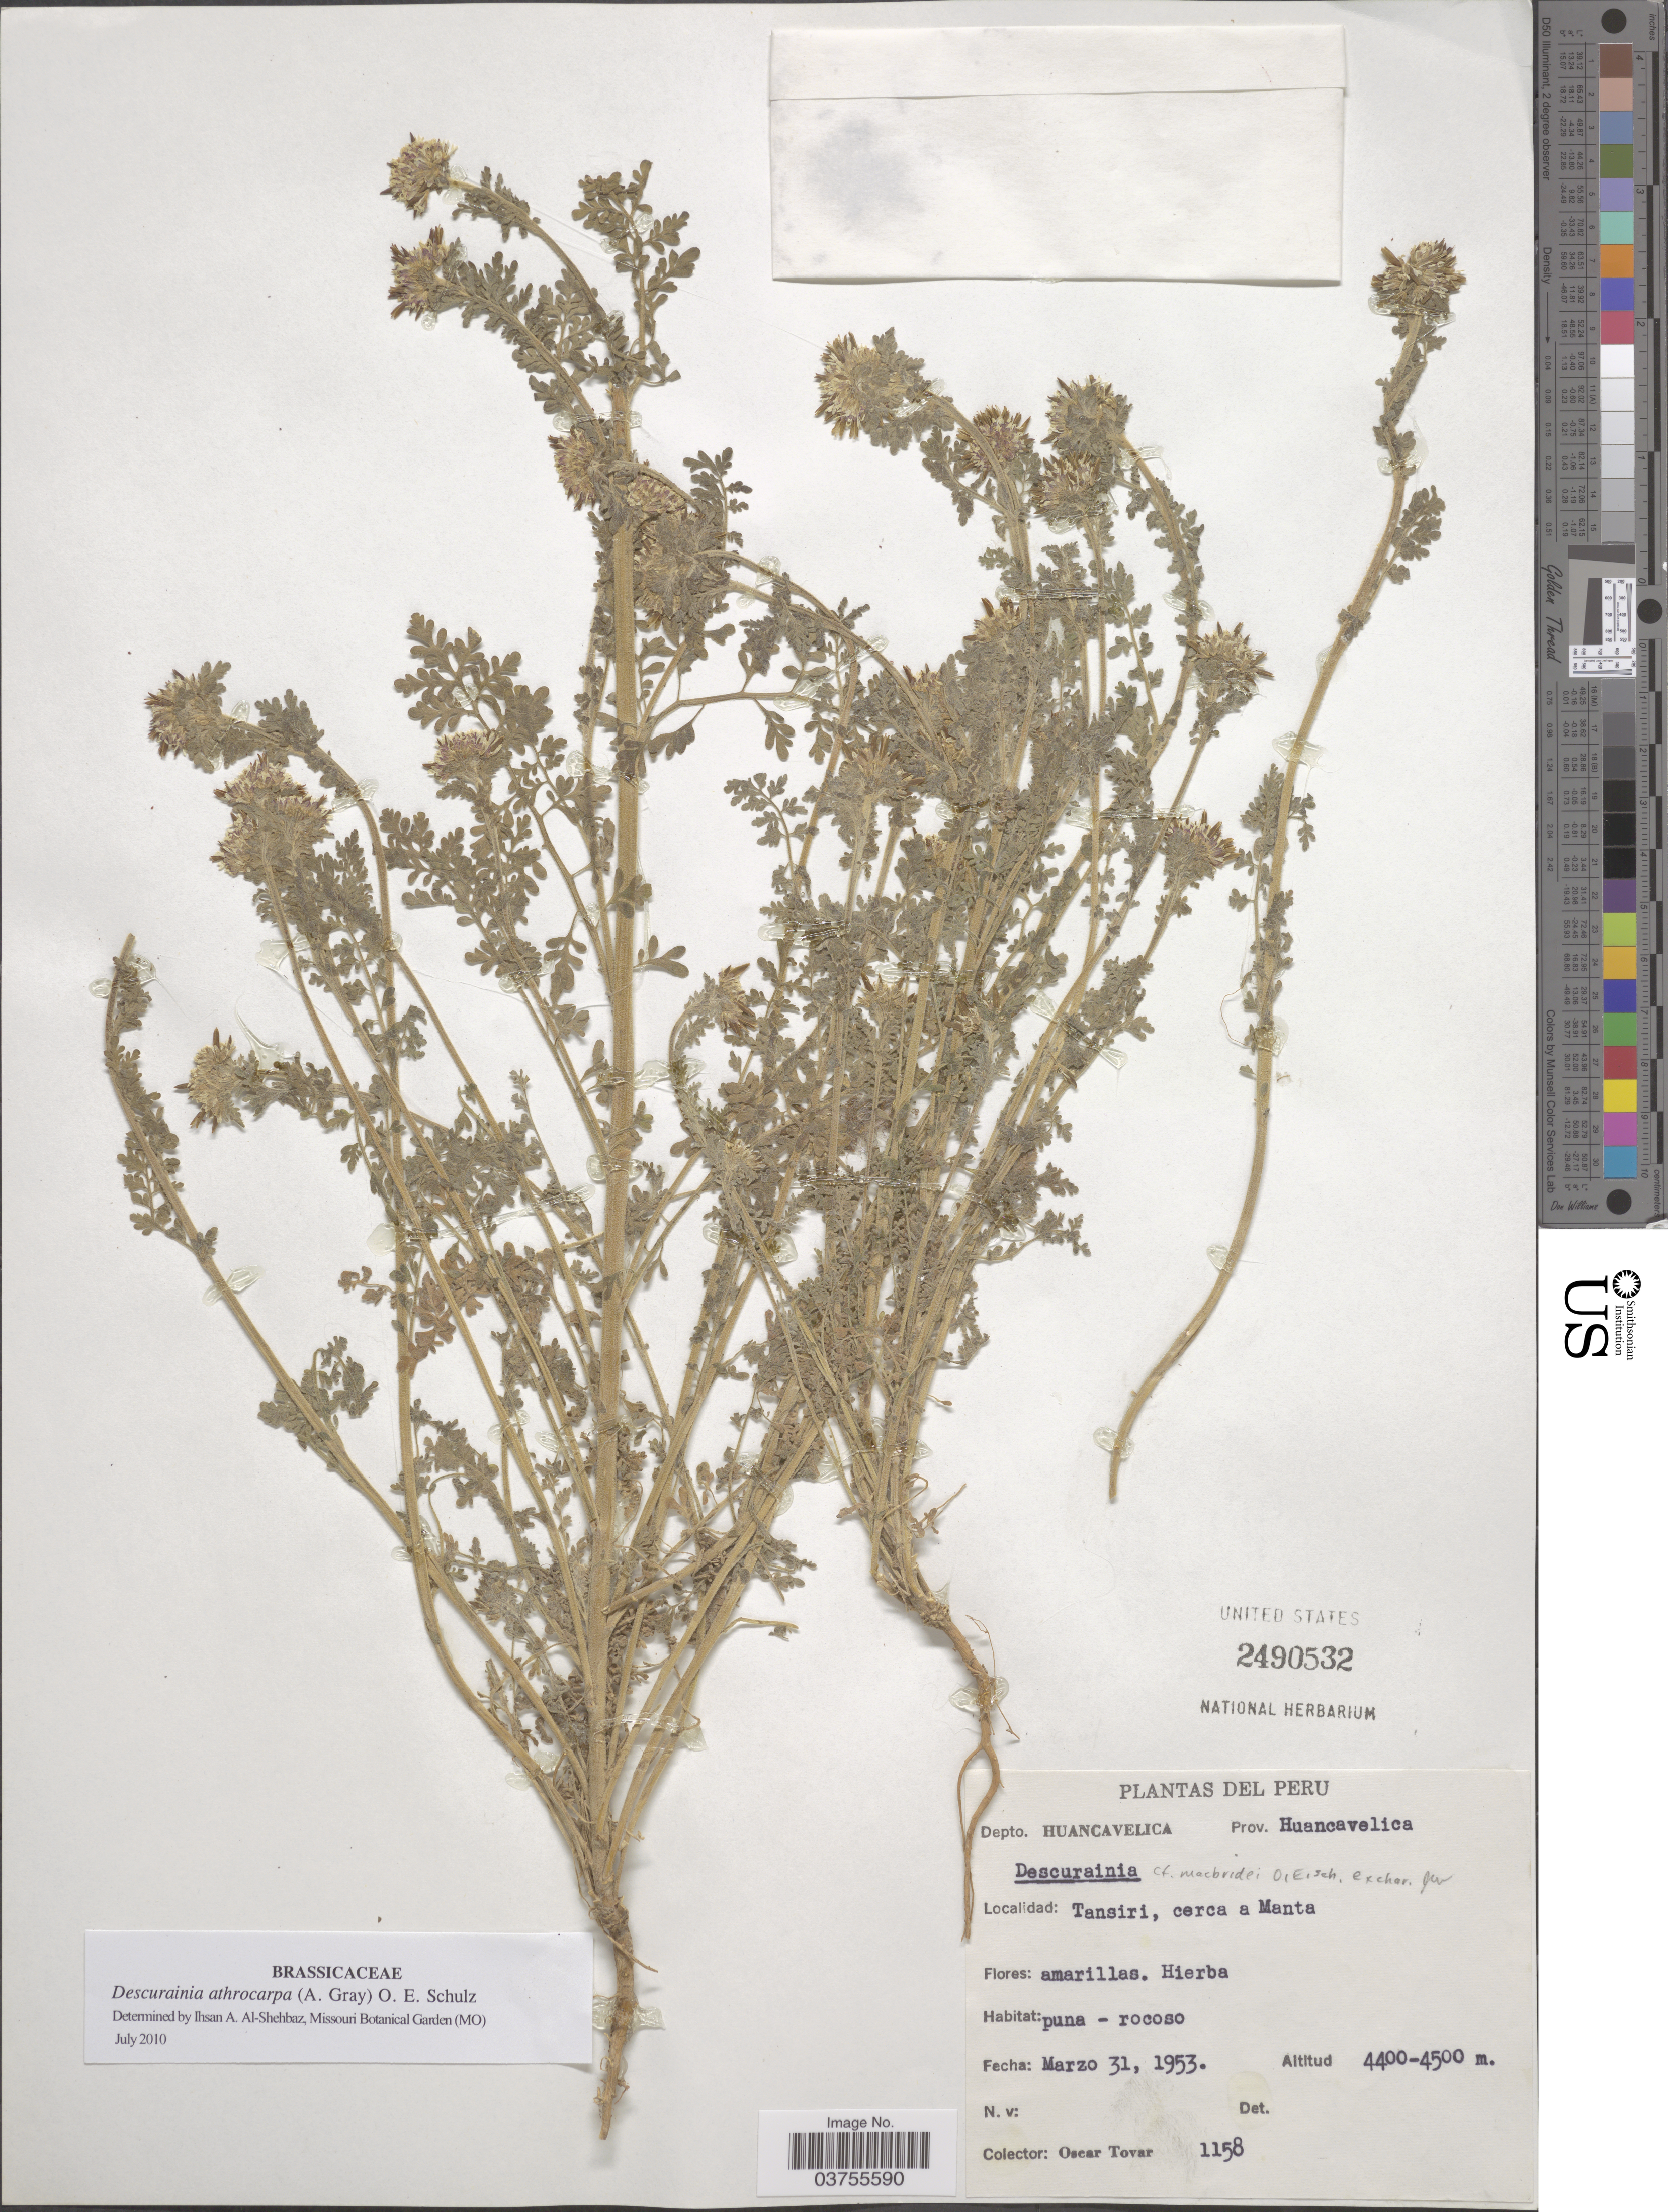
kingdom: Plantae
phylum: Tracheophyta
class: Magnoliopsida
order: Brassicales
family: Brassicaceae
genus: Descurainia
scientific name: Descurainia athrocarpa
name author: (A. Gray & C.A. Mey.) O.E. Schulz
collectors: Ó. Tovar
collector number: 1158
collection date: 1953-03-31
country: Peru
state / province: Huancavelica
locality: Depto. Huancavelica. Tansiri, cerca a Manta.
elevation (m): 4400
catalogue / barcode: US 2490532